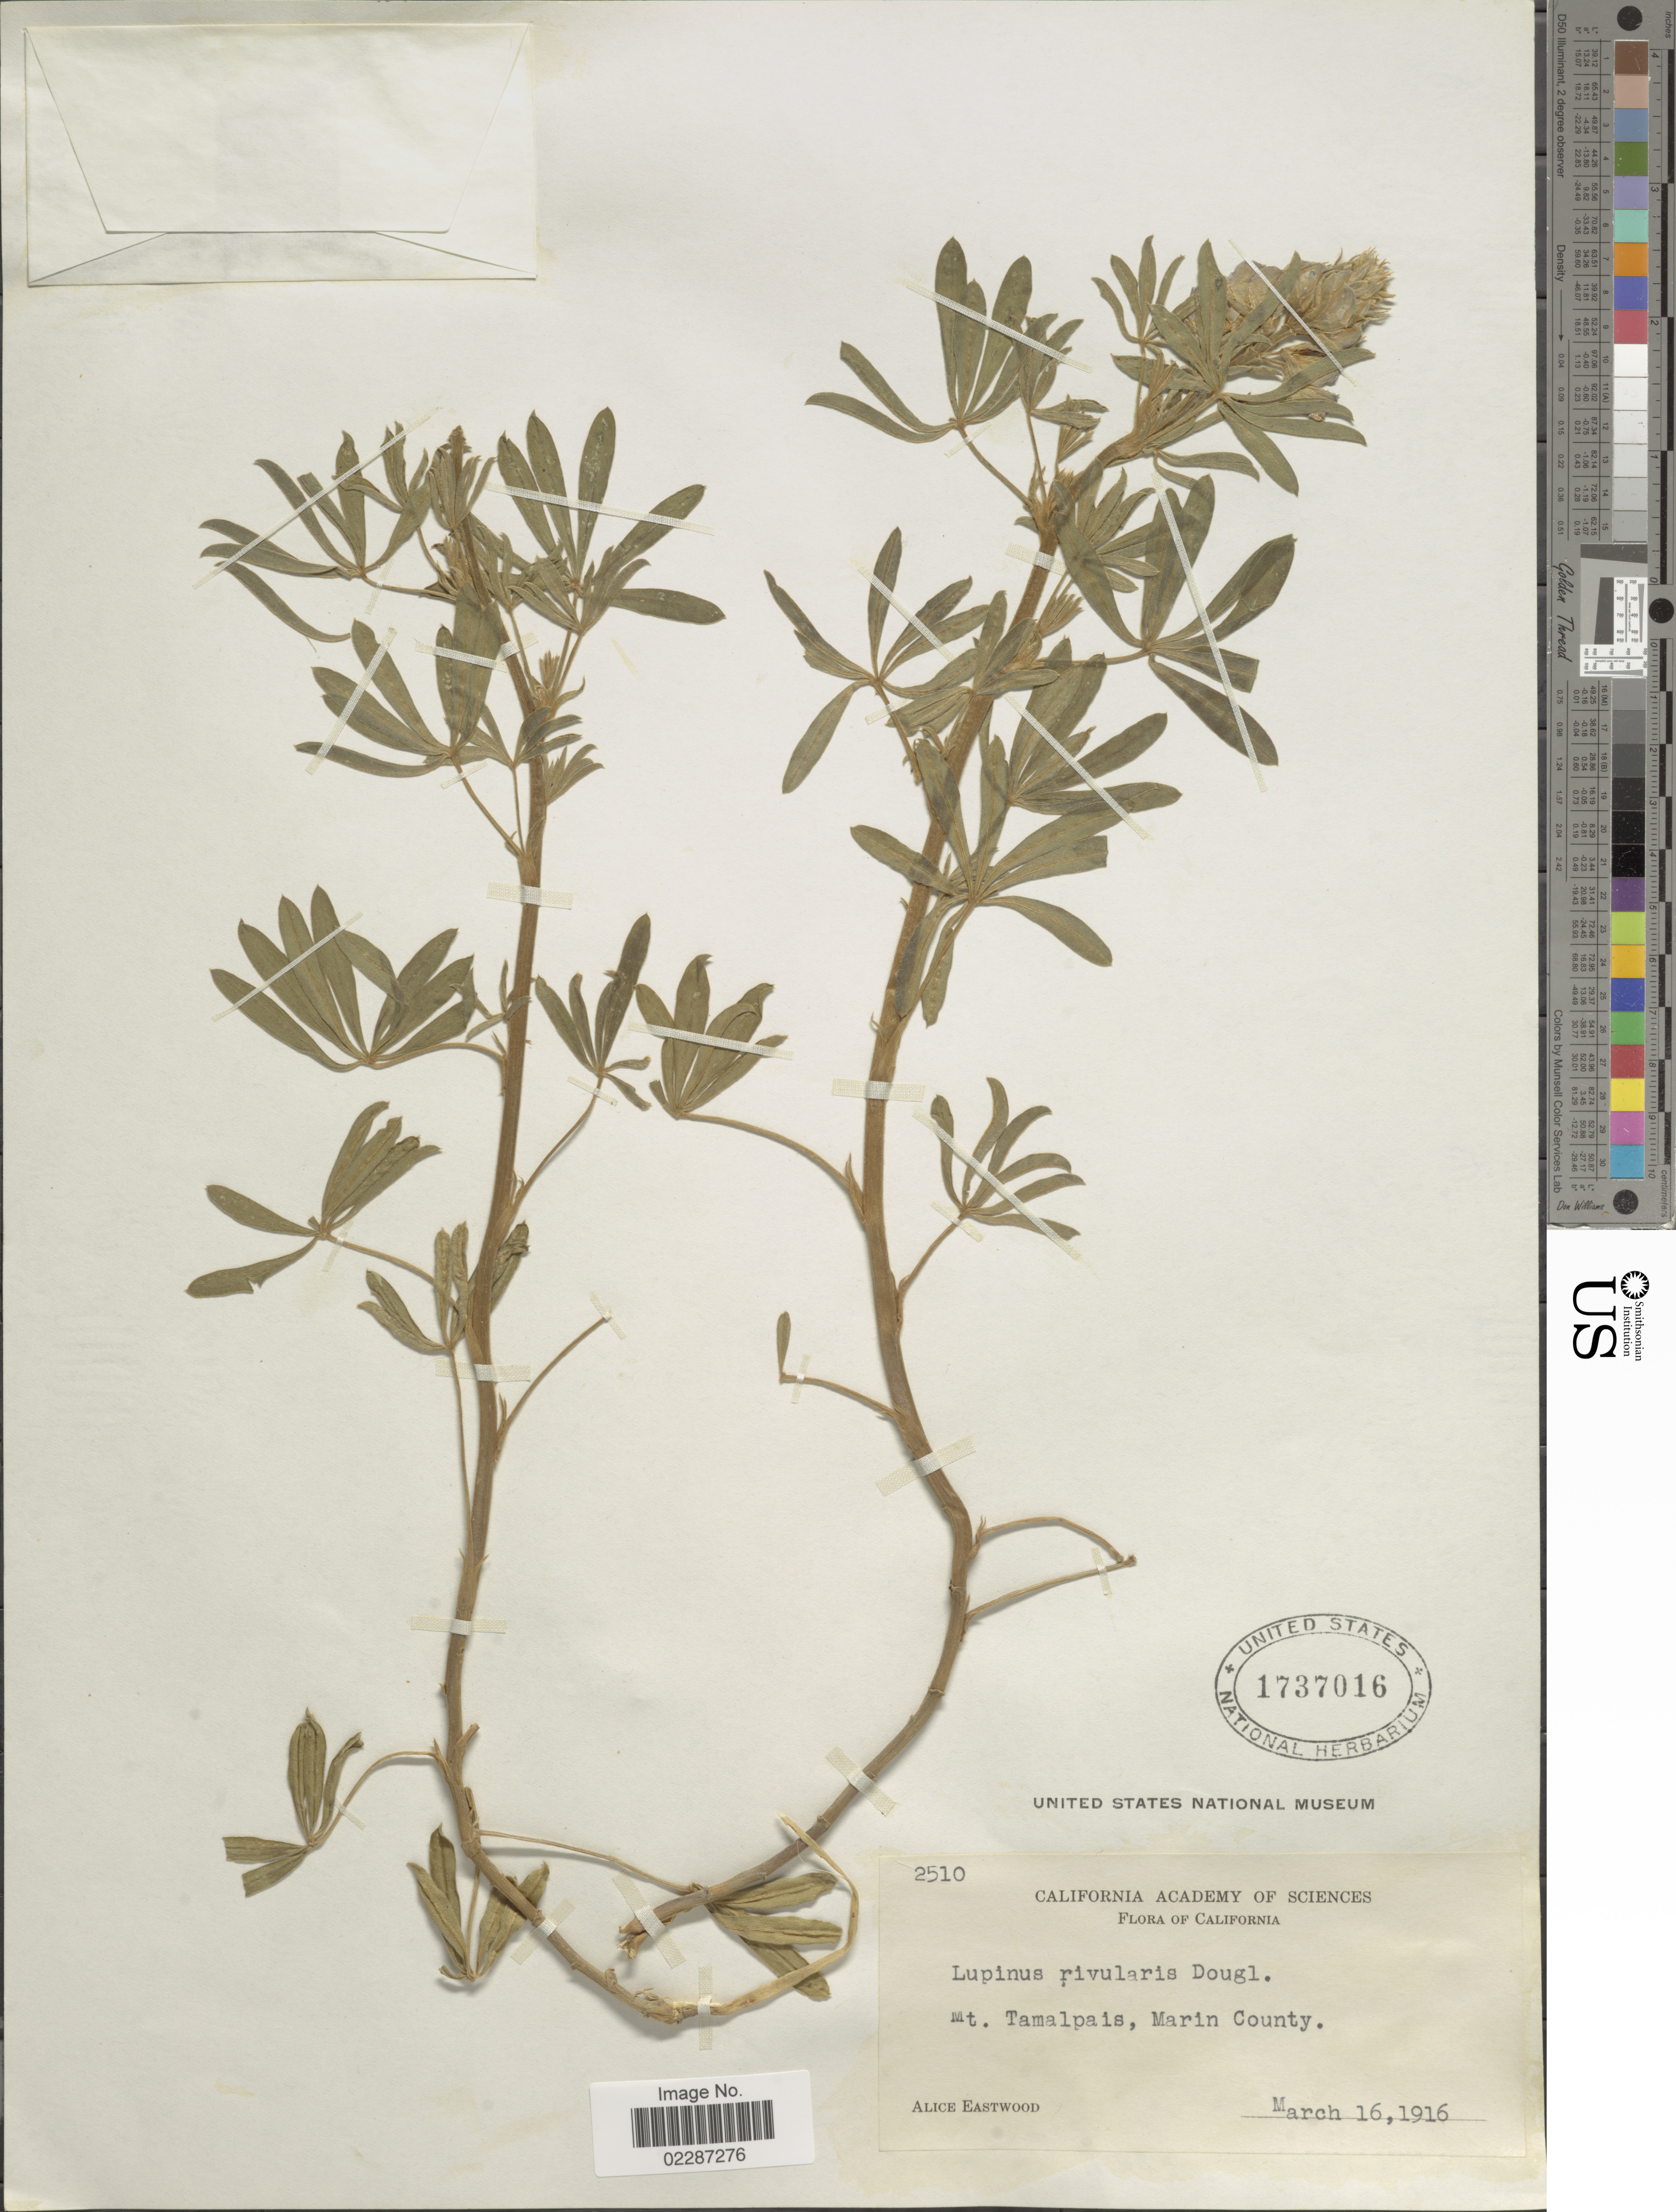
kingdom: Plantae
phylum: Tracheophyta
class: Magnoliopsida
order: Fabales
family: Fabaceae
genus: Lupinus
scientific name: Lupinus rivularis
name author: Lindl.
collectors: A. Eastwood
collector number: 2510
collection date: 1916-03-16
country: United States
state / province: California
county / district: Marin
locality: Mt. Tamalpais, Marin County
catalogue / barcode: US 1737016